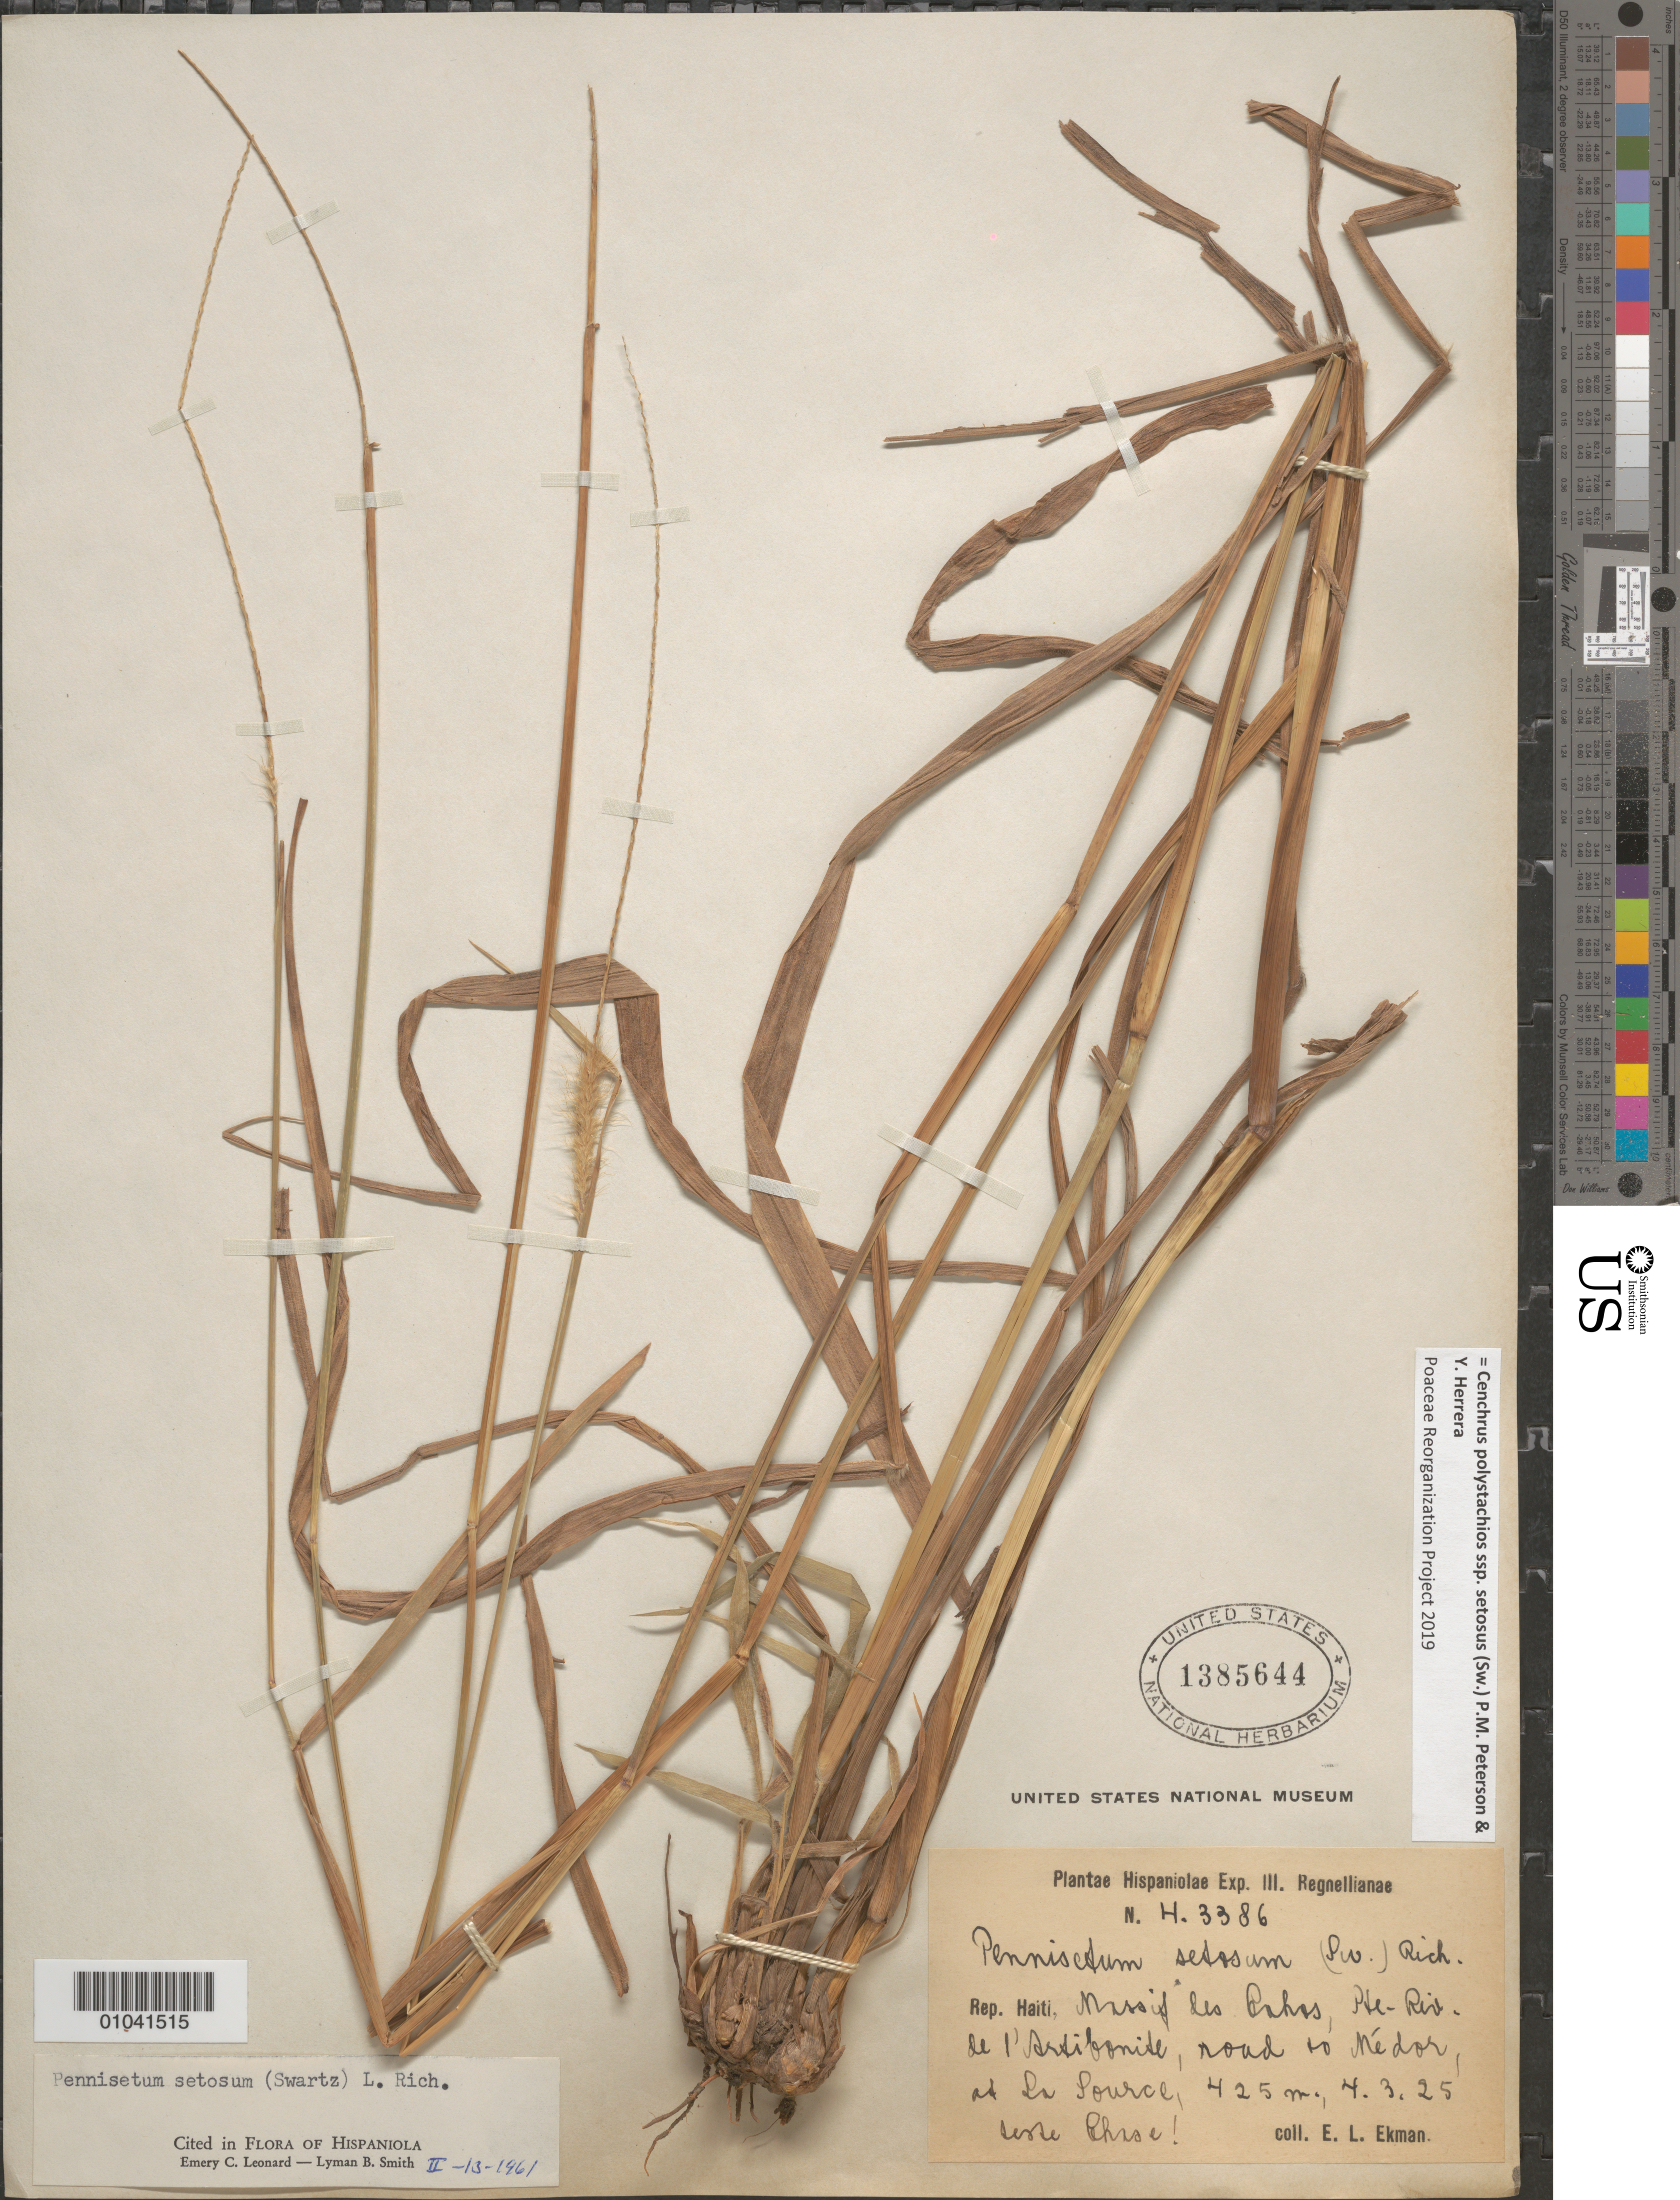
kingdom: Plantae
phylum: Tracheophyta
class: Liliopsida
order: Poales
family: Poaceae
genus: Cenchrus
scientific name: Cenchrus polystachios subsp. setosus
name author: (Sw.) P.M. Peterson & Y. Herrera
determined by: Poaceae Reorganization Project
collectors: E. L. Ekman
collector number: H 3386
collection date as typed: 04 Mar 1925 or 03 Apr 1925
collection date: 1925-03-04 or 1925-04-03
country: Haiti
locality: Nassif des Cahas, Pte-Rio de l'Artibonide, road to Nedor at La Source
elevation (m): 425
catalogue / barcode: US 1385644